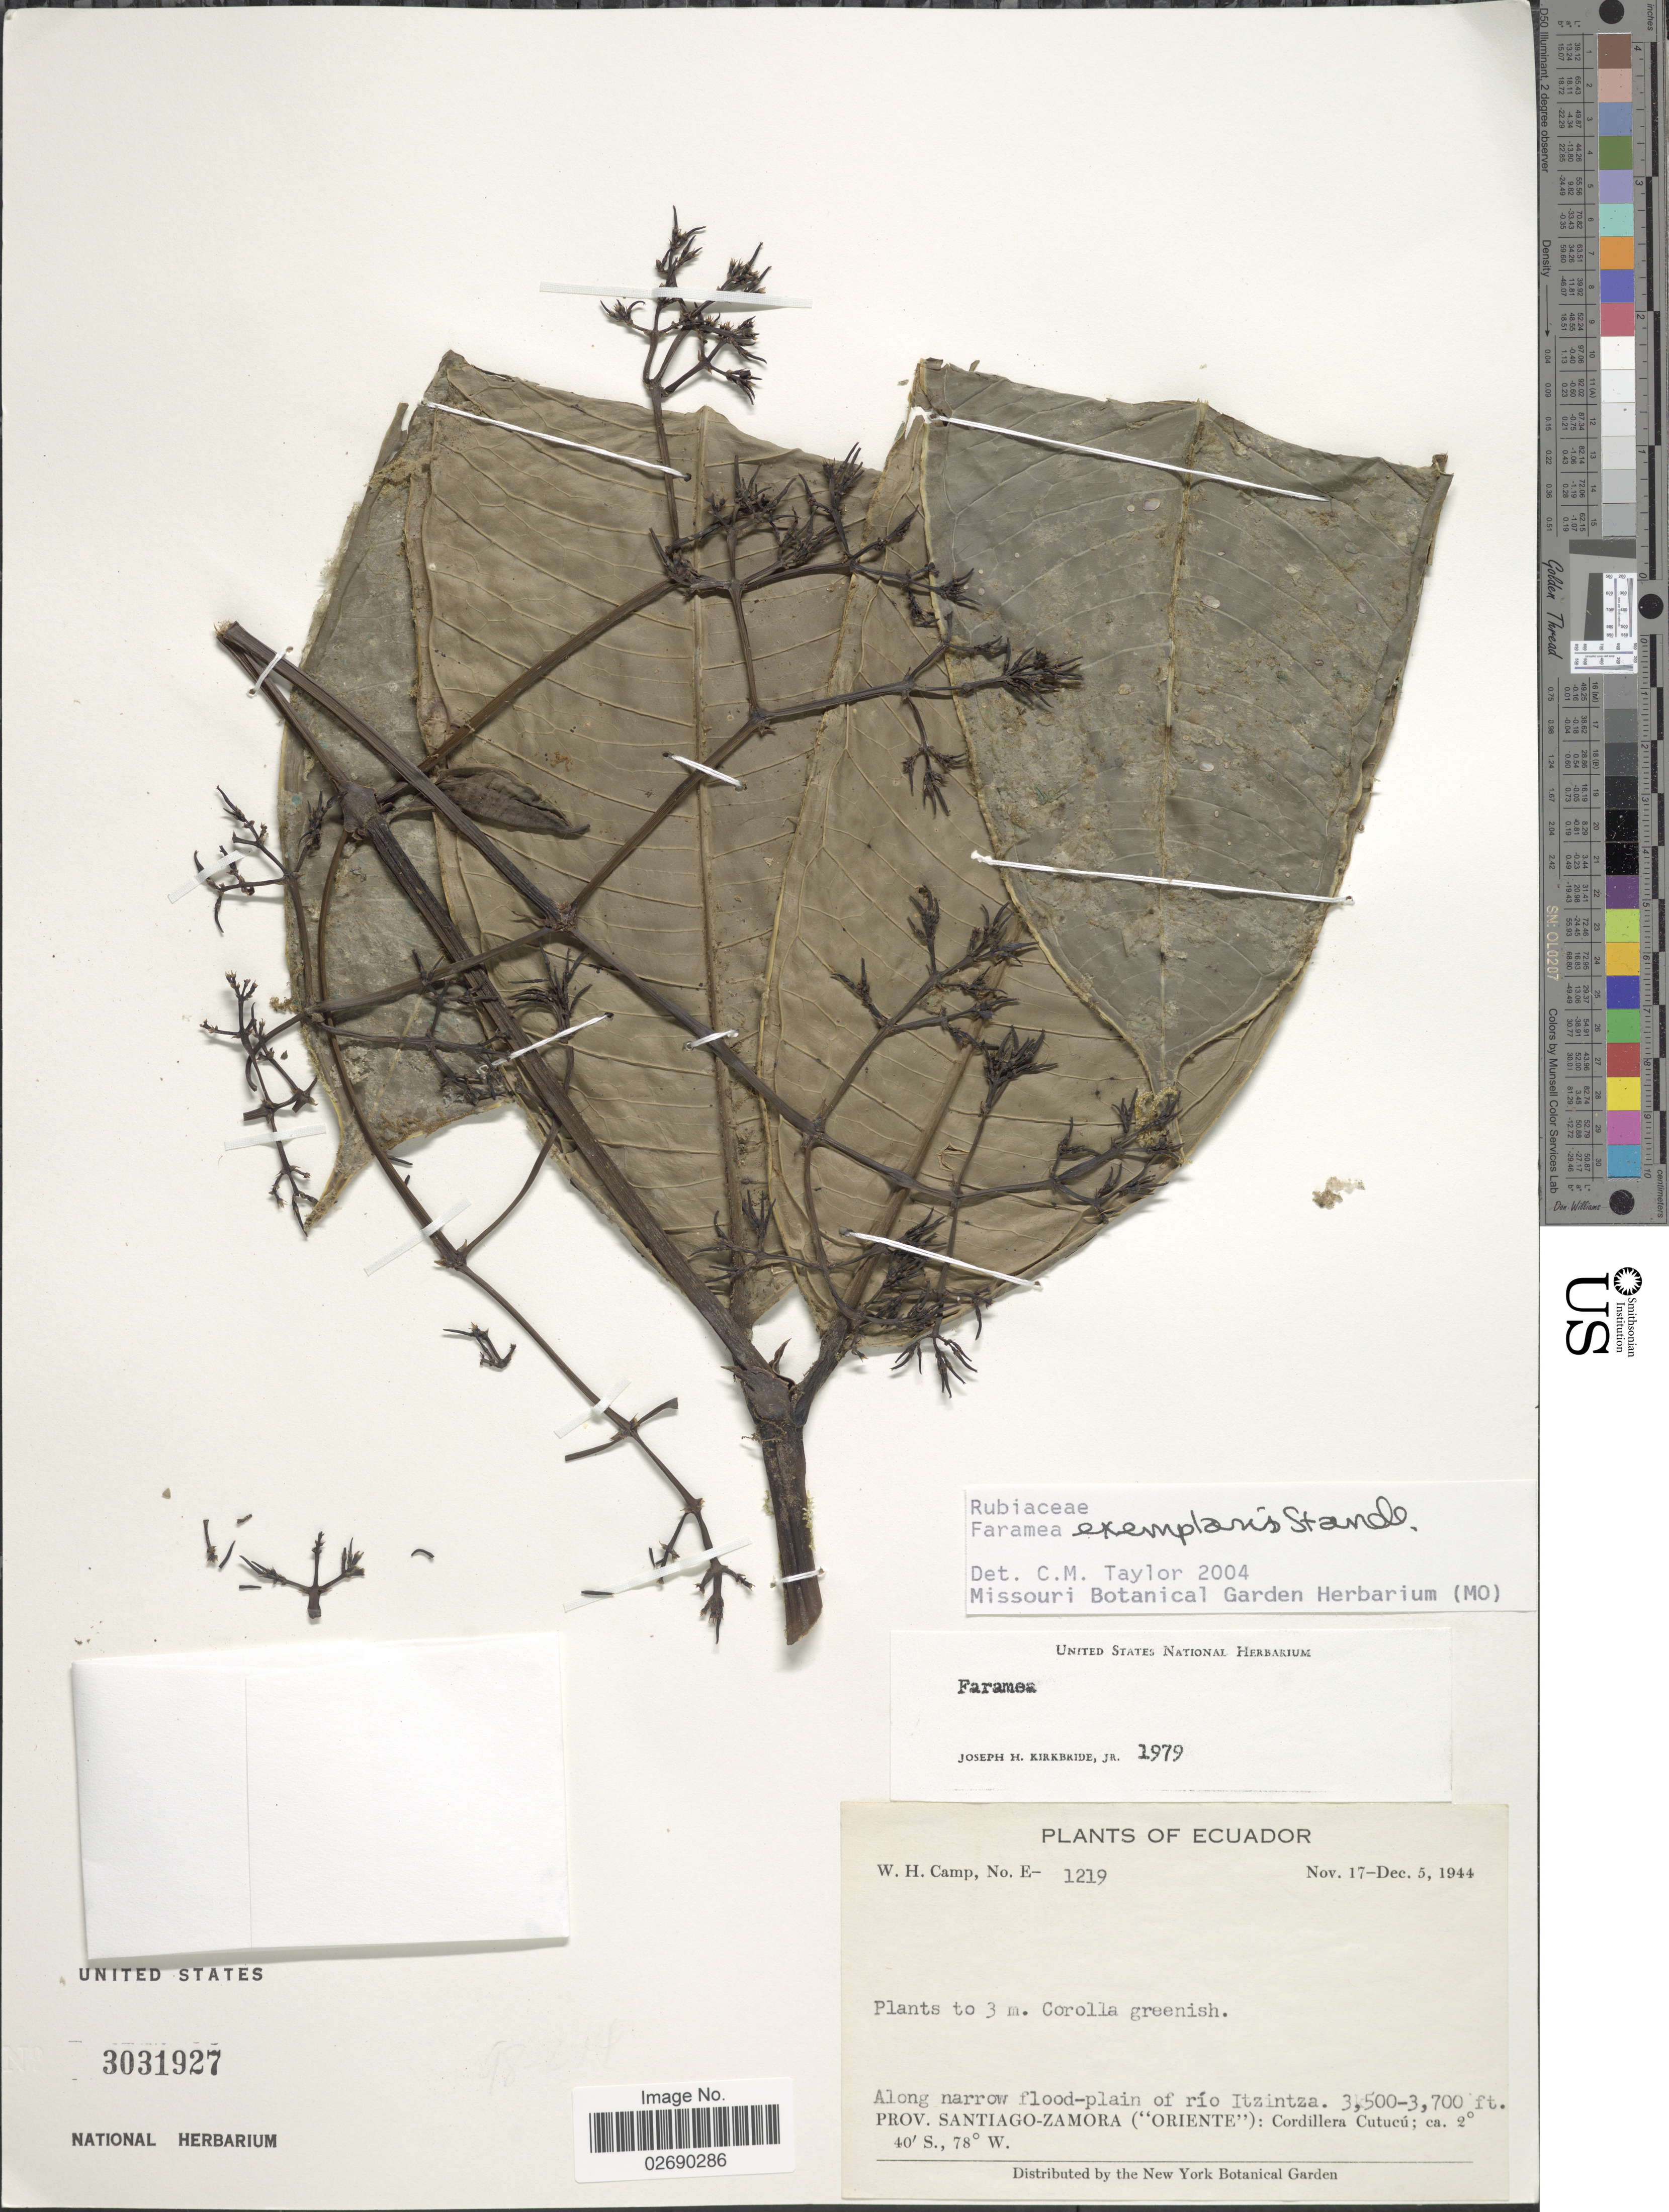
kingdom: Plantae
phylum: Tracheophyta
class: Magnoliopsida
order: Gentianales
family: Rubiaceae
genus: Faramea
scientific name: Faramea exemplaris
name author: Standl.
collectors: W. H. Camp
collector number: E-1219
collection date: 1944-11-17/1944-12-15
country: Ecuador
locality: Along narrow flood-plain of río Itzintza, Prov. Santiago-Zamora ('Oriente'): Cordillera Cutucú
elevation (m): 1067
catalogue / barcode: US 3031927